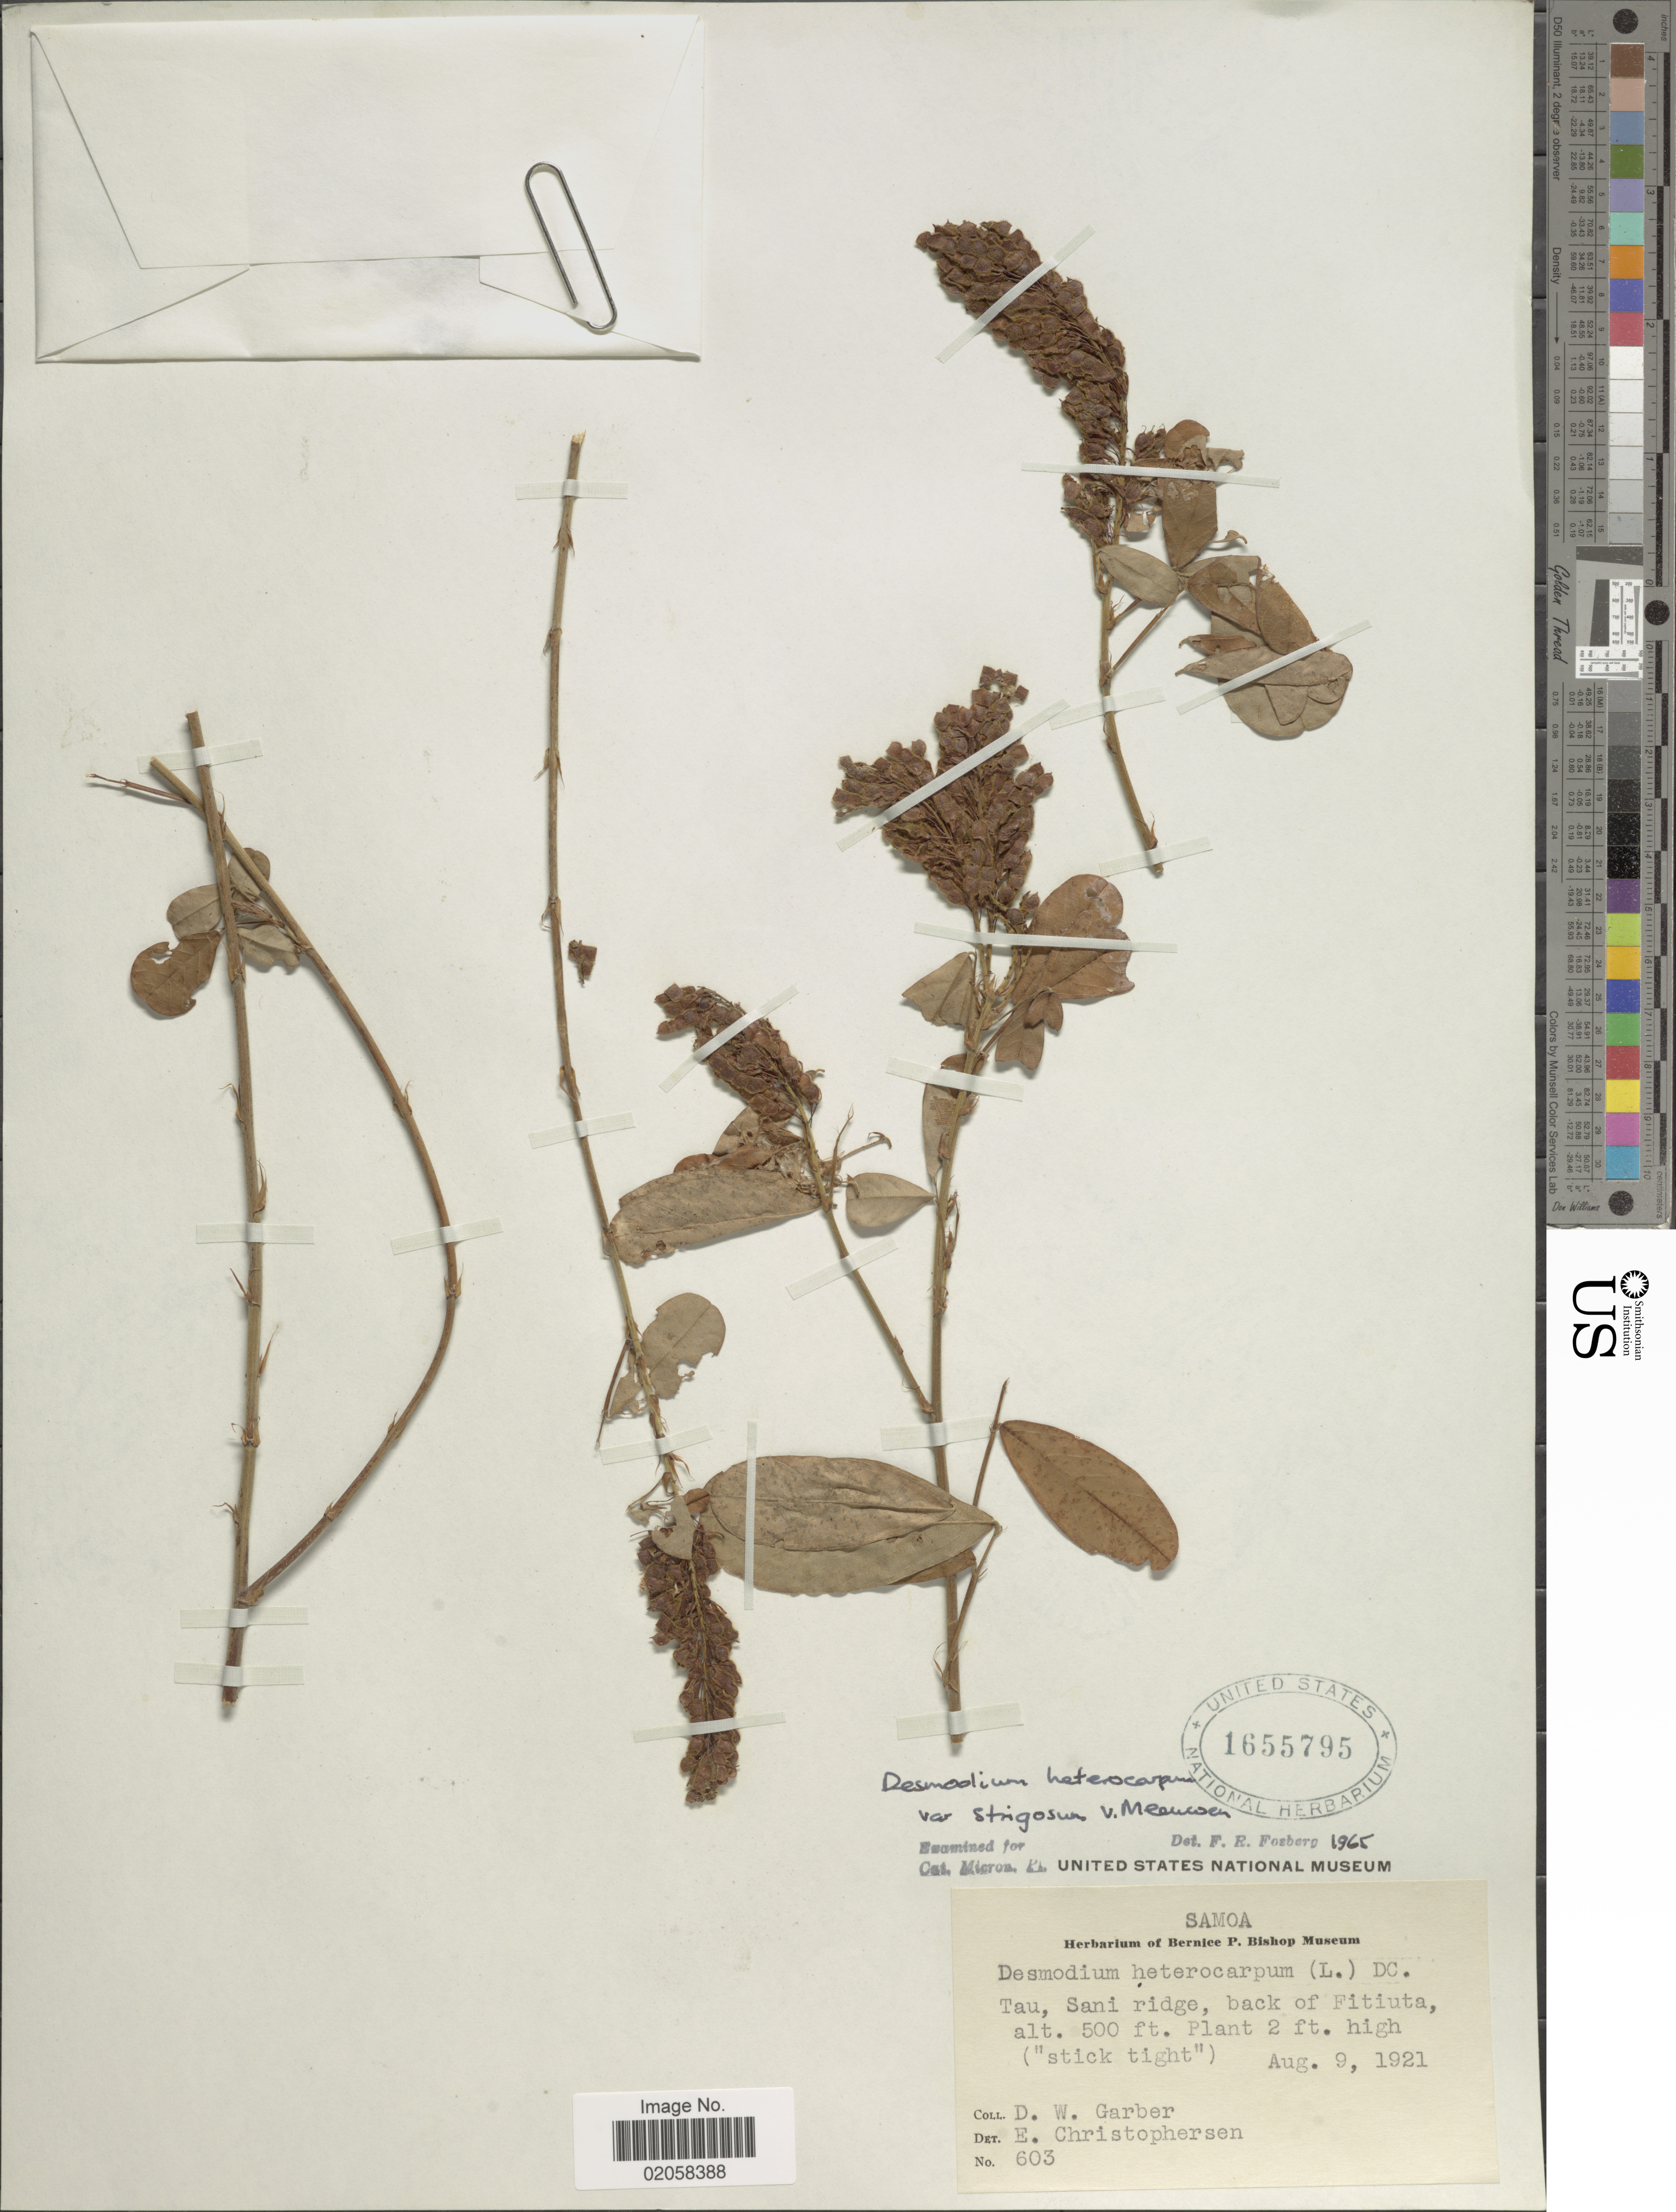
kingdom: Plantae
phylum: Tracheophyta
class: Magnoliopsida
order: Fabales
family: Fabaceae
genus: Grona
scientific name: Grona heterocarpos var. strigosa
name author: (Meeuwen) H. Ohashi & K. Ohashi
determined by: Strong, Mark T., (BOT), Smithsonian Institution - National Museum of Natural History (UNITED STATES)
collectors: D. W. Garber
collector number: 603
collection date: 1921-08-09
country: American Samoa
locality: Samoa, Tau, Sani ridge, back of Fitiuta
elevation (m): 152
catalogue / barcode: US 1655795